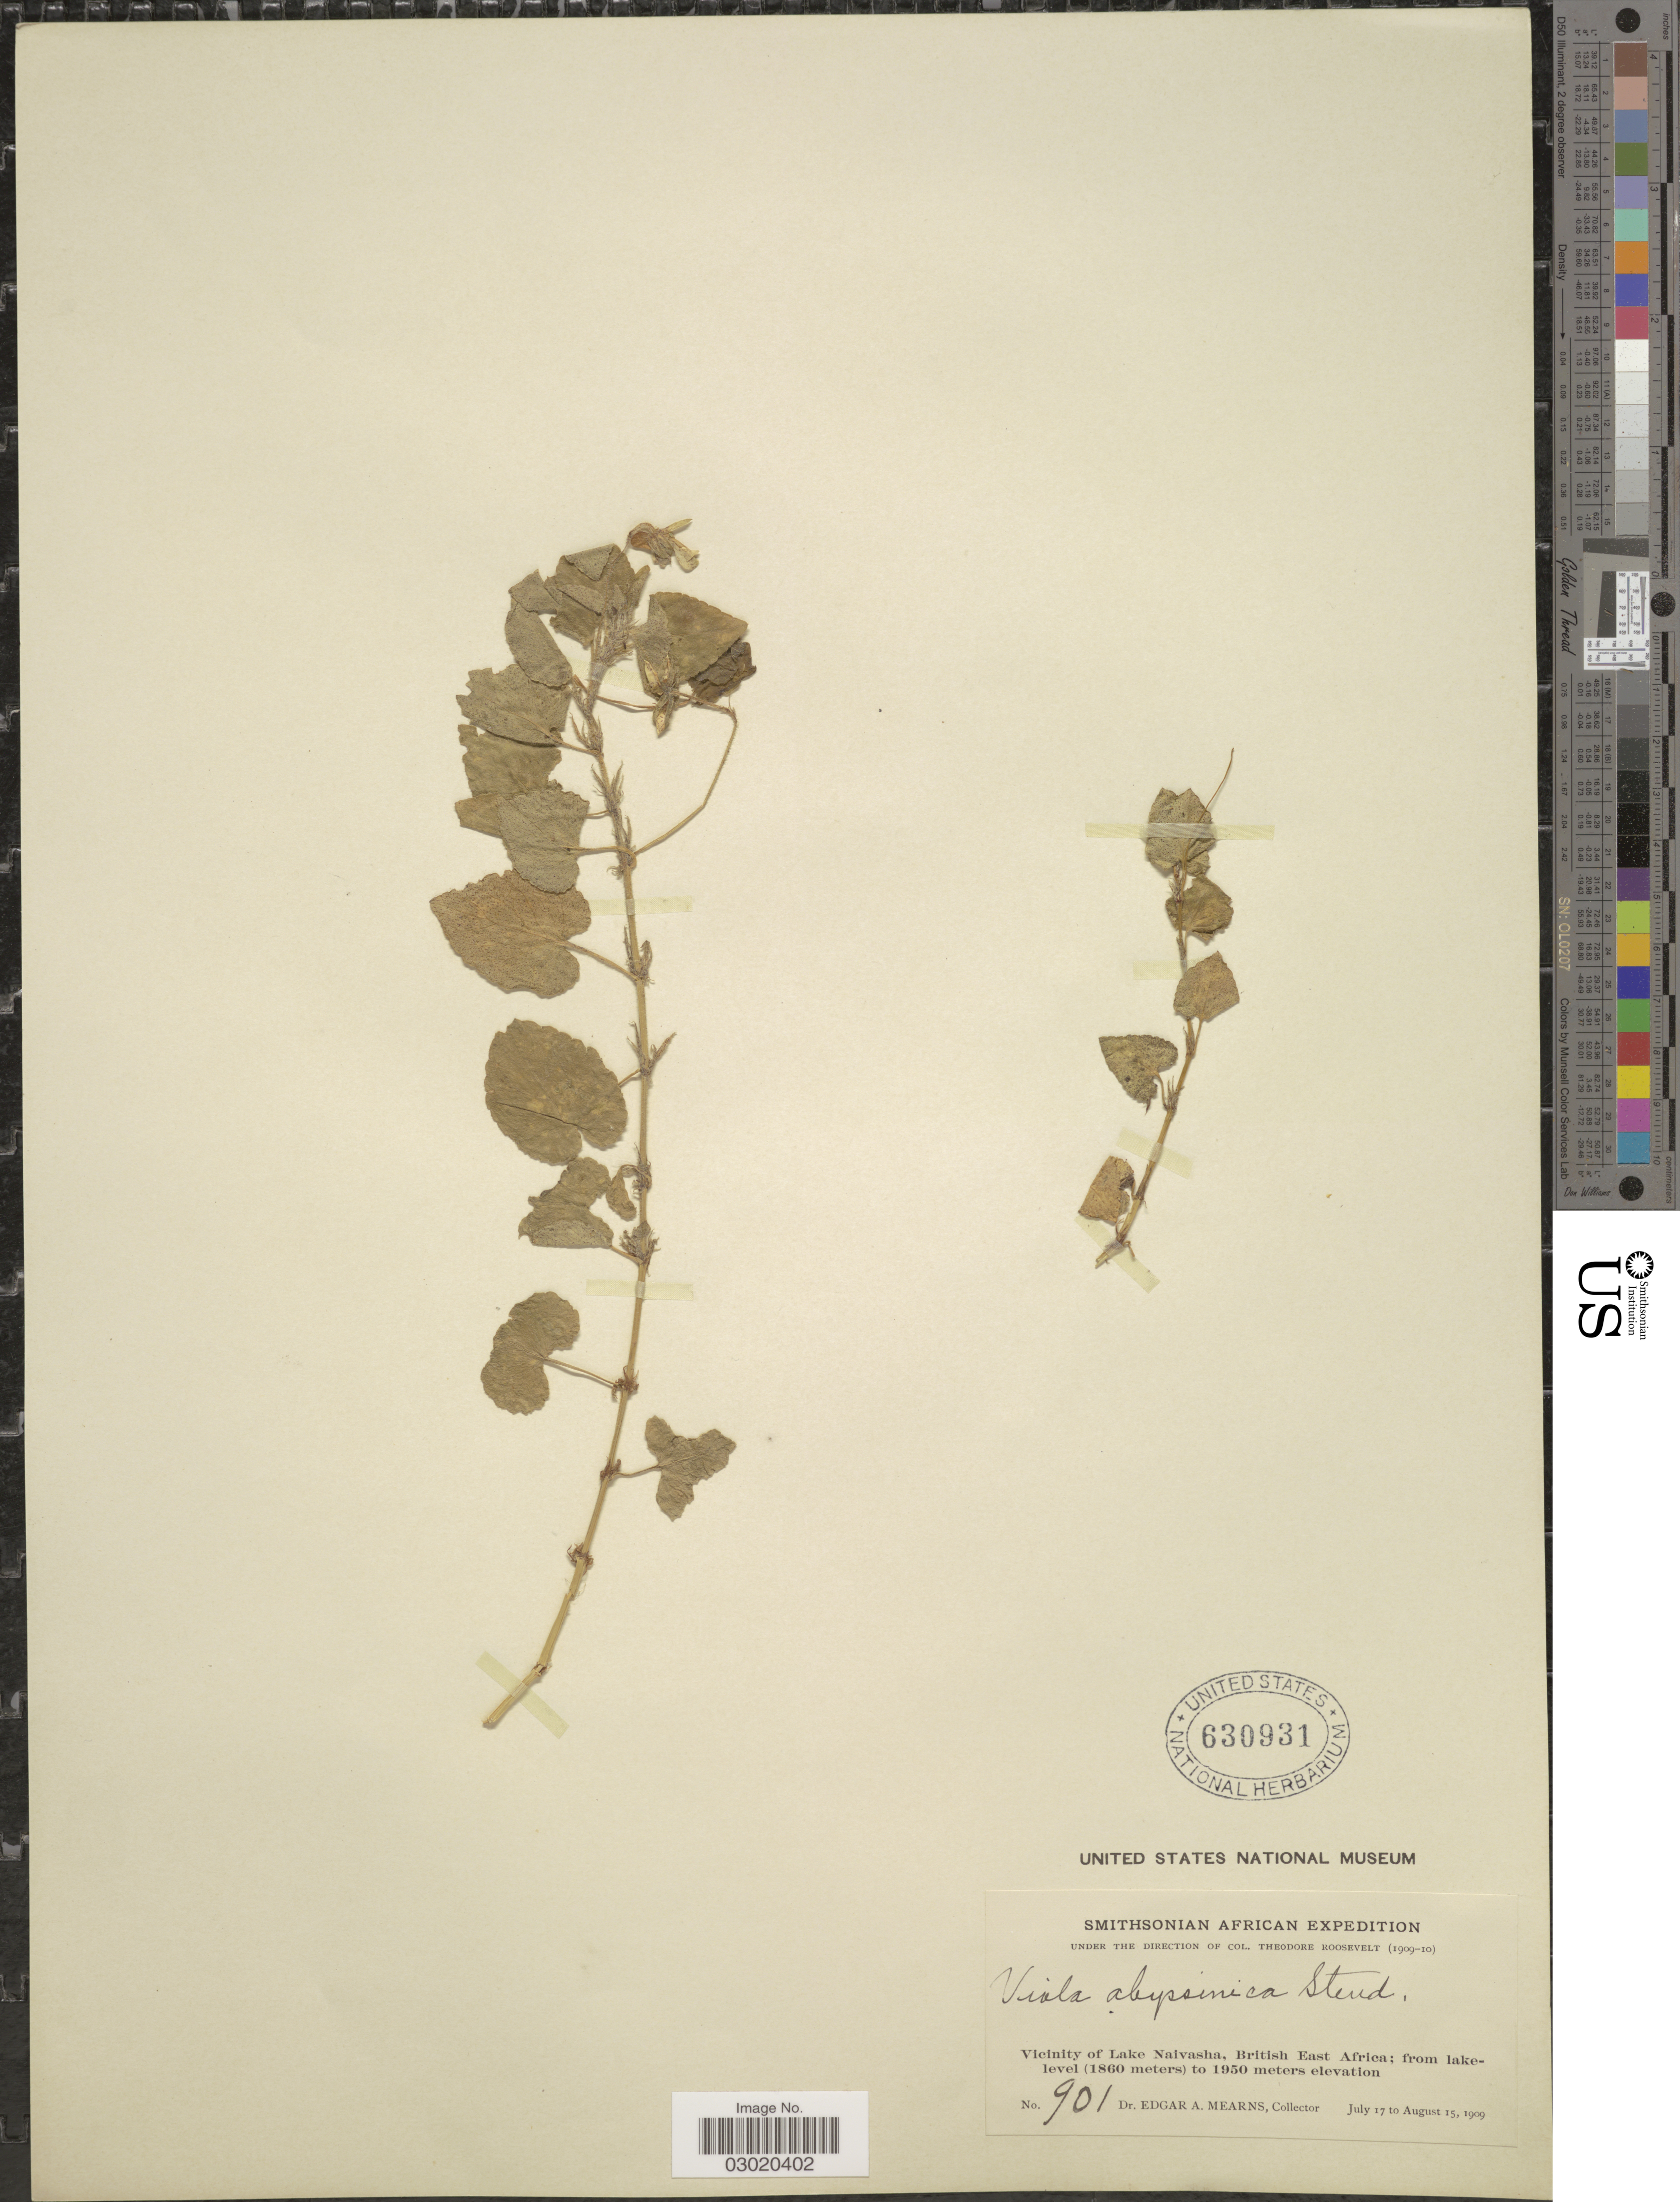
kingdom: Plantae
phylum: Tracheophyta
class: Magnoliopsida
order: Malpighiales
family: Violaceae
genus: Viola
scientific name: Viola abyssinica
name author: Steud. ex Oliv.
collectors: E. A. Mearns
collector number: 901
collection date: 1909-07-17/1909-08-15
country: Kenya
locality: Vicinity of Lake Naivasha, British East Africa.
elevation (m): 1860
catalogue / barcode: US 630931